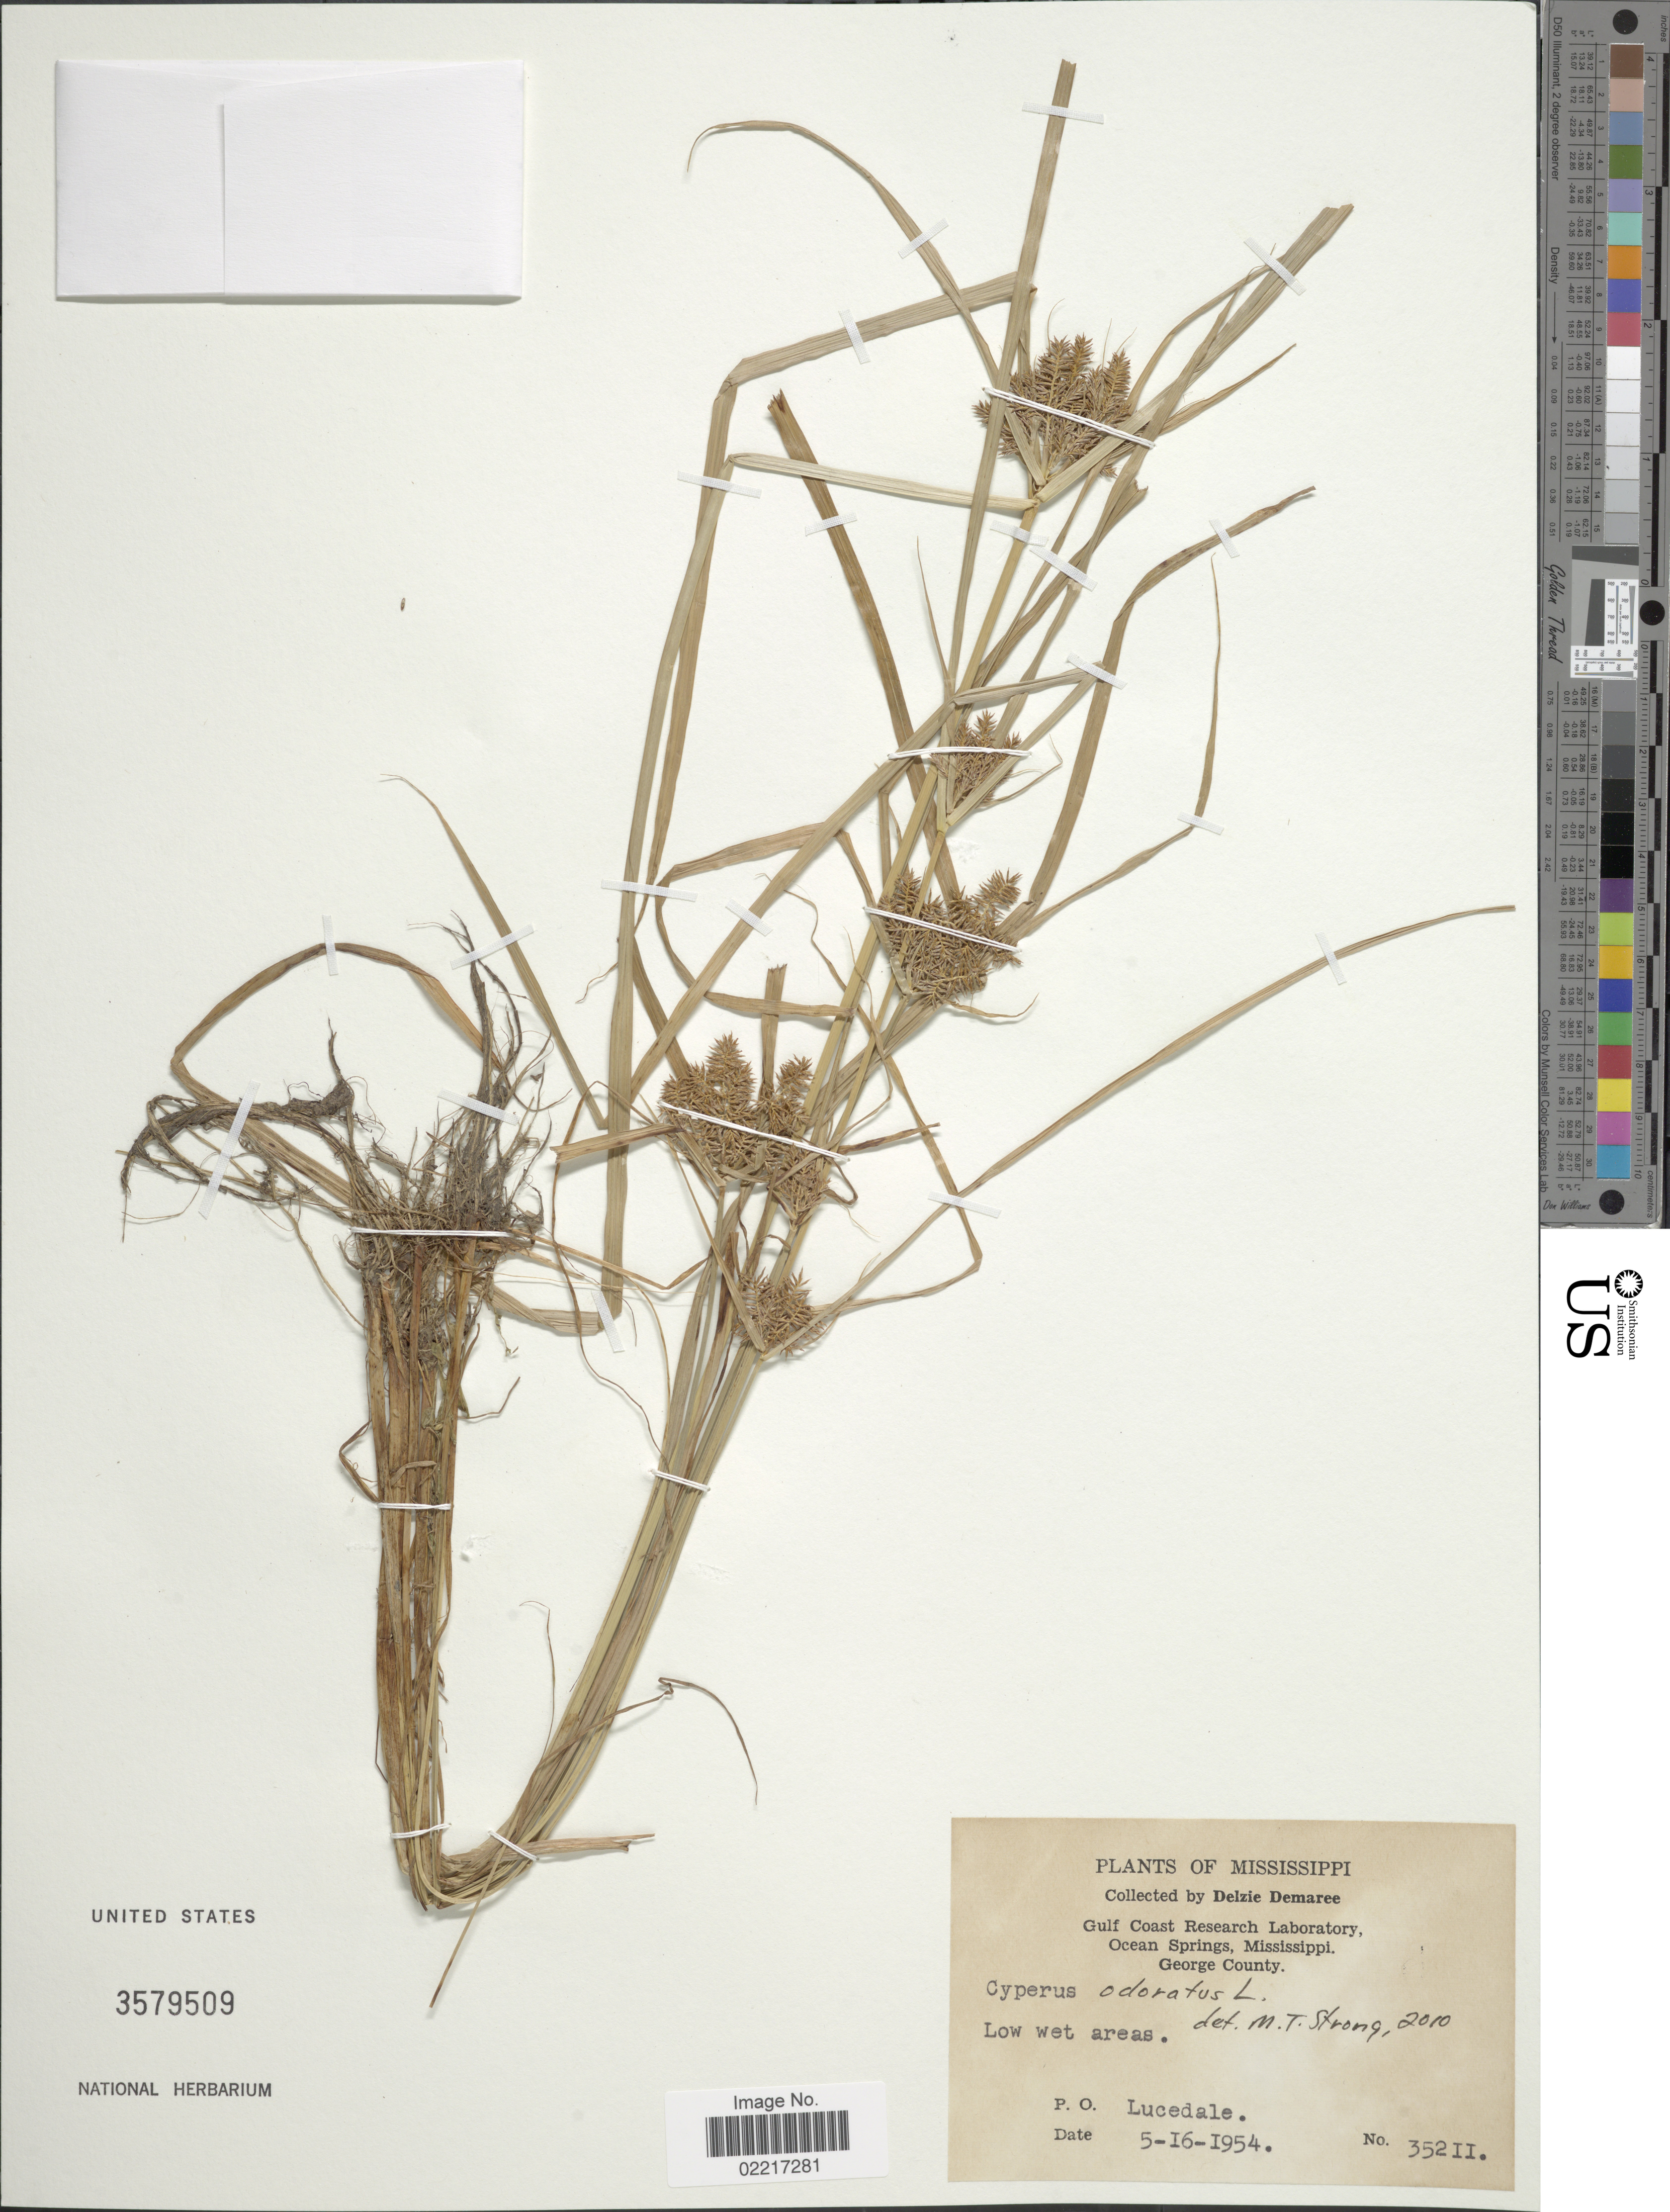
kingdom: Plantae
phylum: Tracheophyta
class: Liliopsida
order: Poales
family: Cyperaceae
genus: Cyperus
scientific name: Cyperus odoratus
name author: L.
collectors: D. Demaree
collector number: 35211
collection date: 1954-05-16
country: United States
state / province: Mississippi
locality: Gulf Coast Research Laboratory, Ocean Springs, George County, P.O. Lucedale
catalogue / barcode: US 3579509